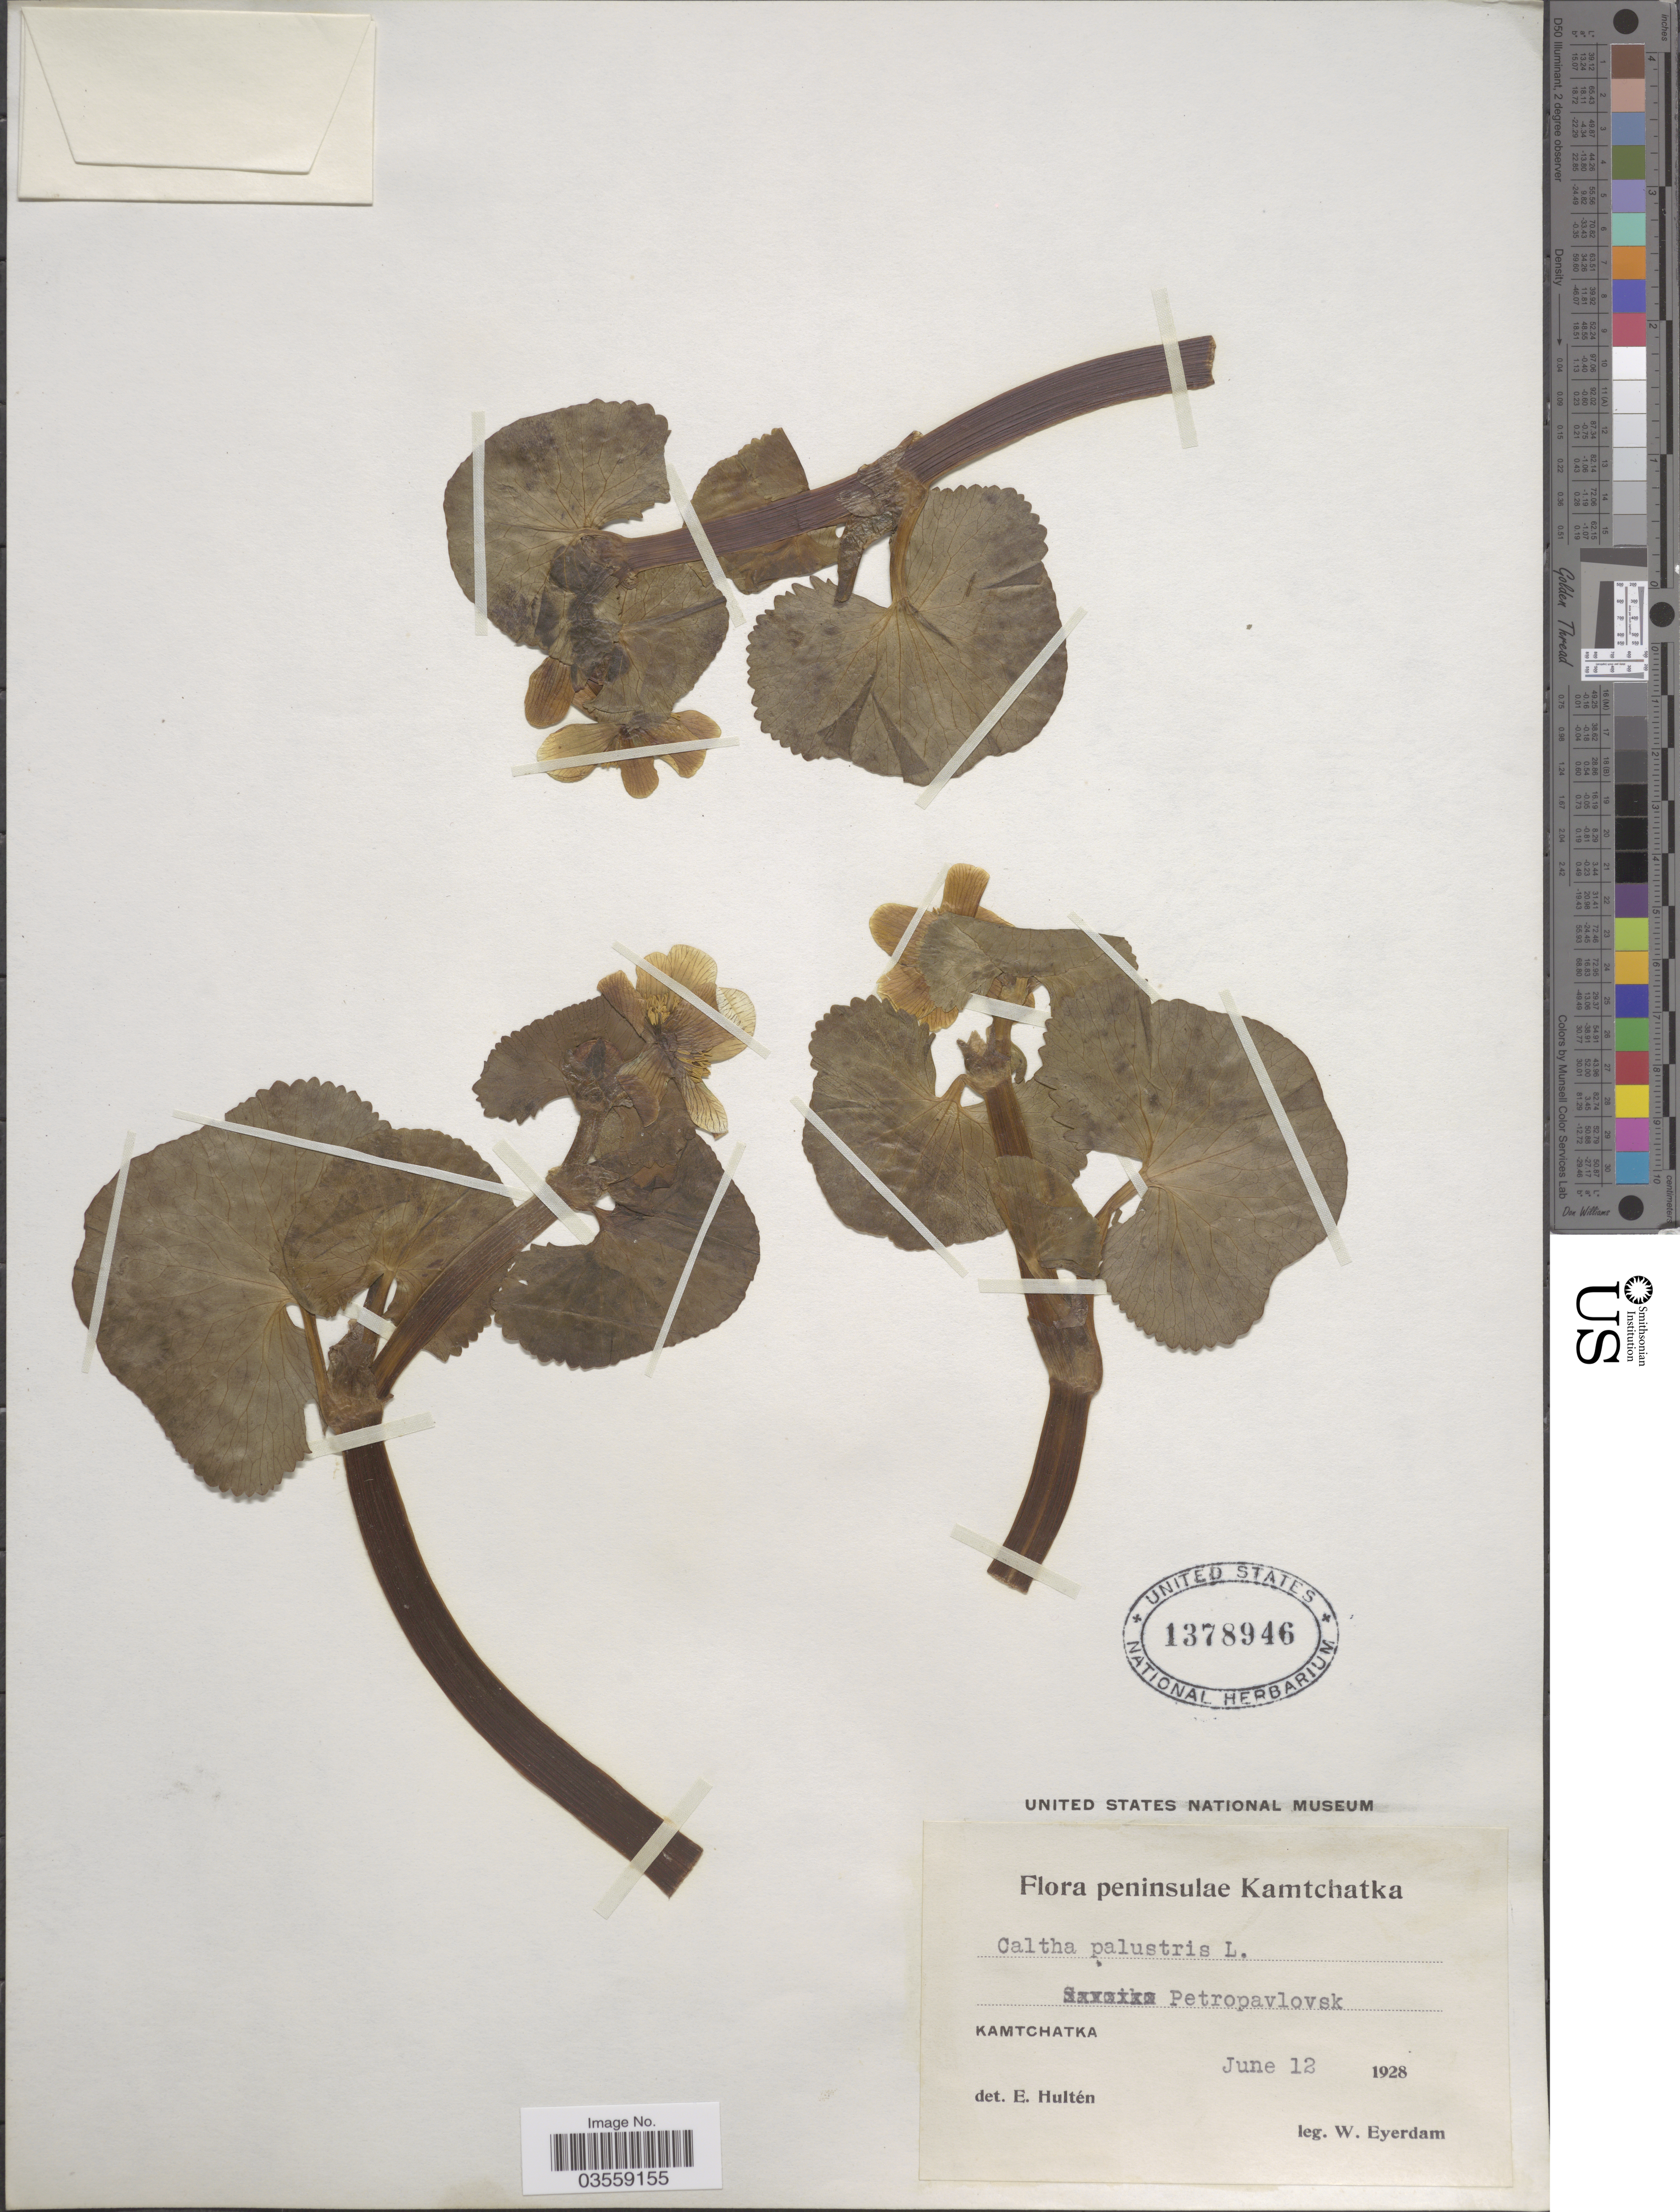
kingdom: Plantae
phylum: Tracheophyta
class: Magnoliopsida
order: Ranunculales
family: Ranunculaceae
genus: Caltha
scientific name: Caltha palustris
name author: L.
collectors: W. J. Eyerdam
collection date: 1928-06-12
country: Russian Federation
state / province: Kamchatka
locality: Peninsulæ Kamtchatka. Petropavlovsk. Kamtchatka.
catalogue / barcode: US 1378946